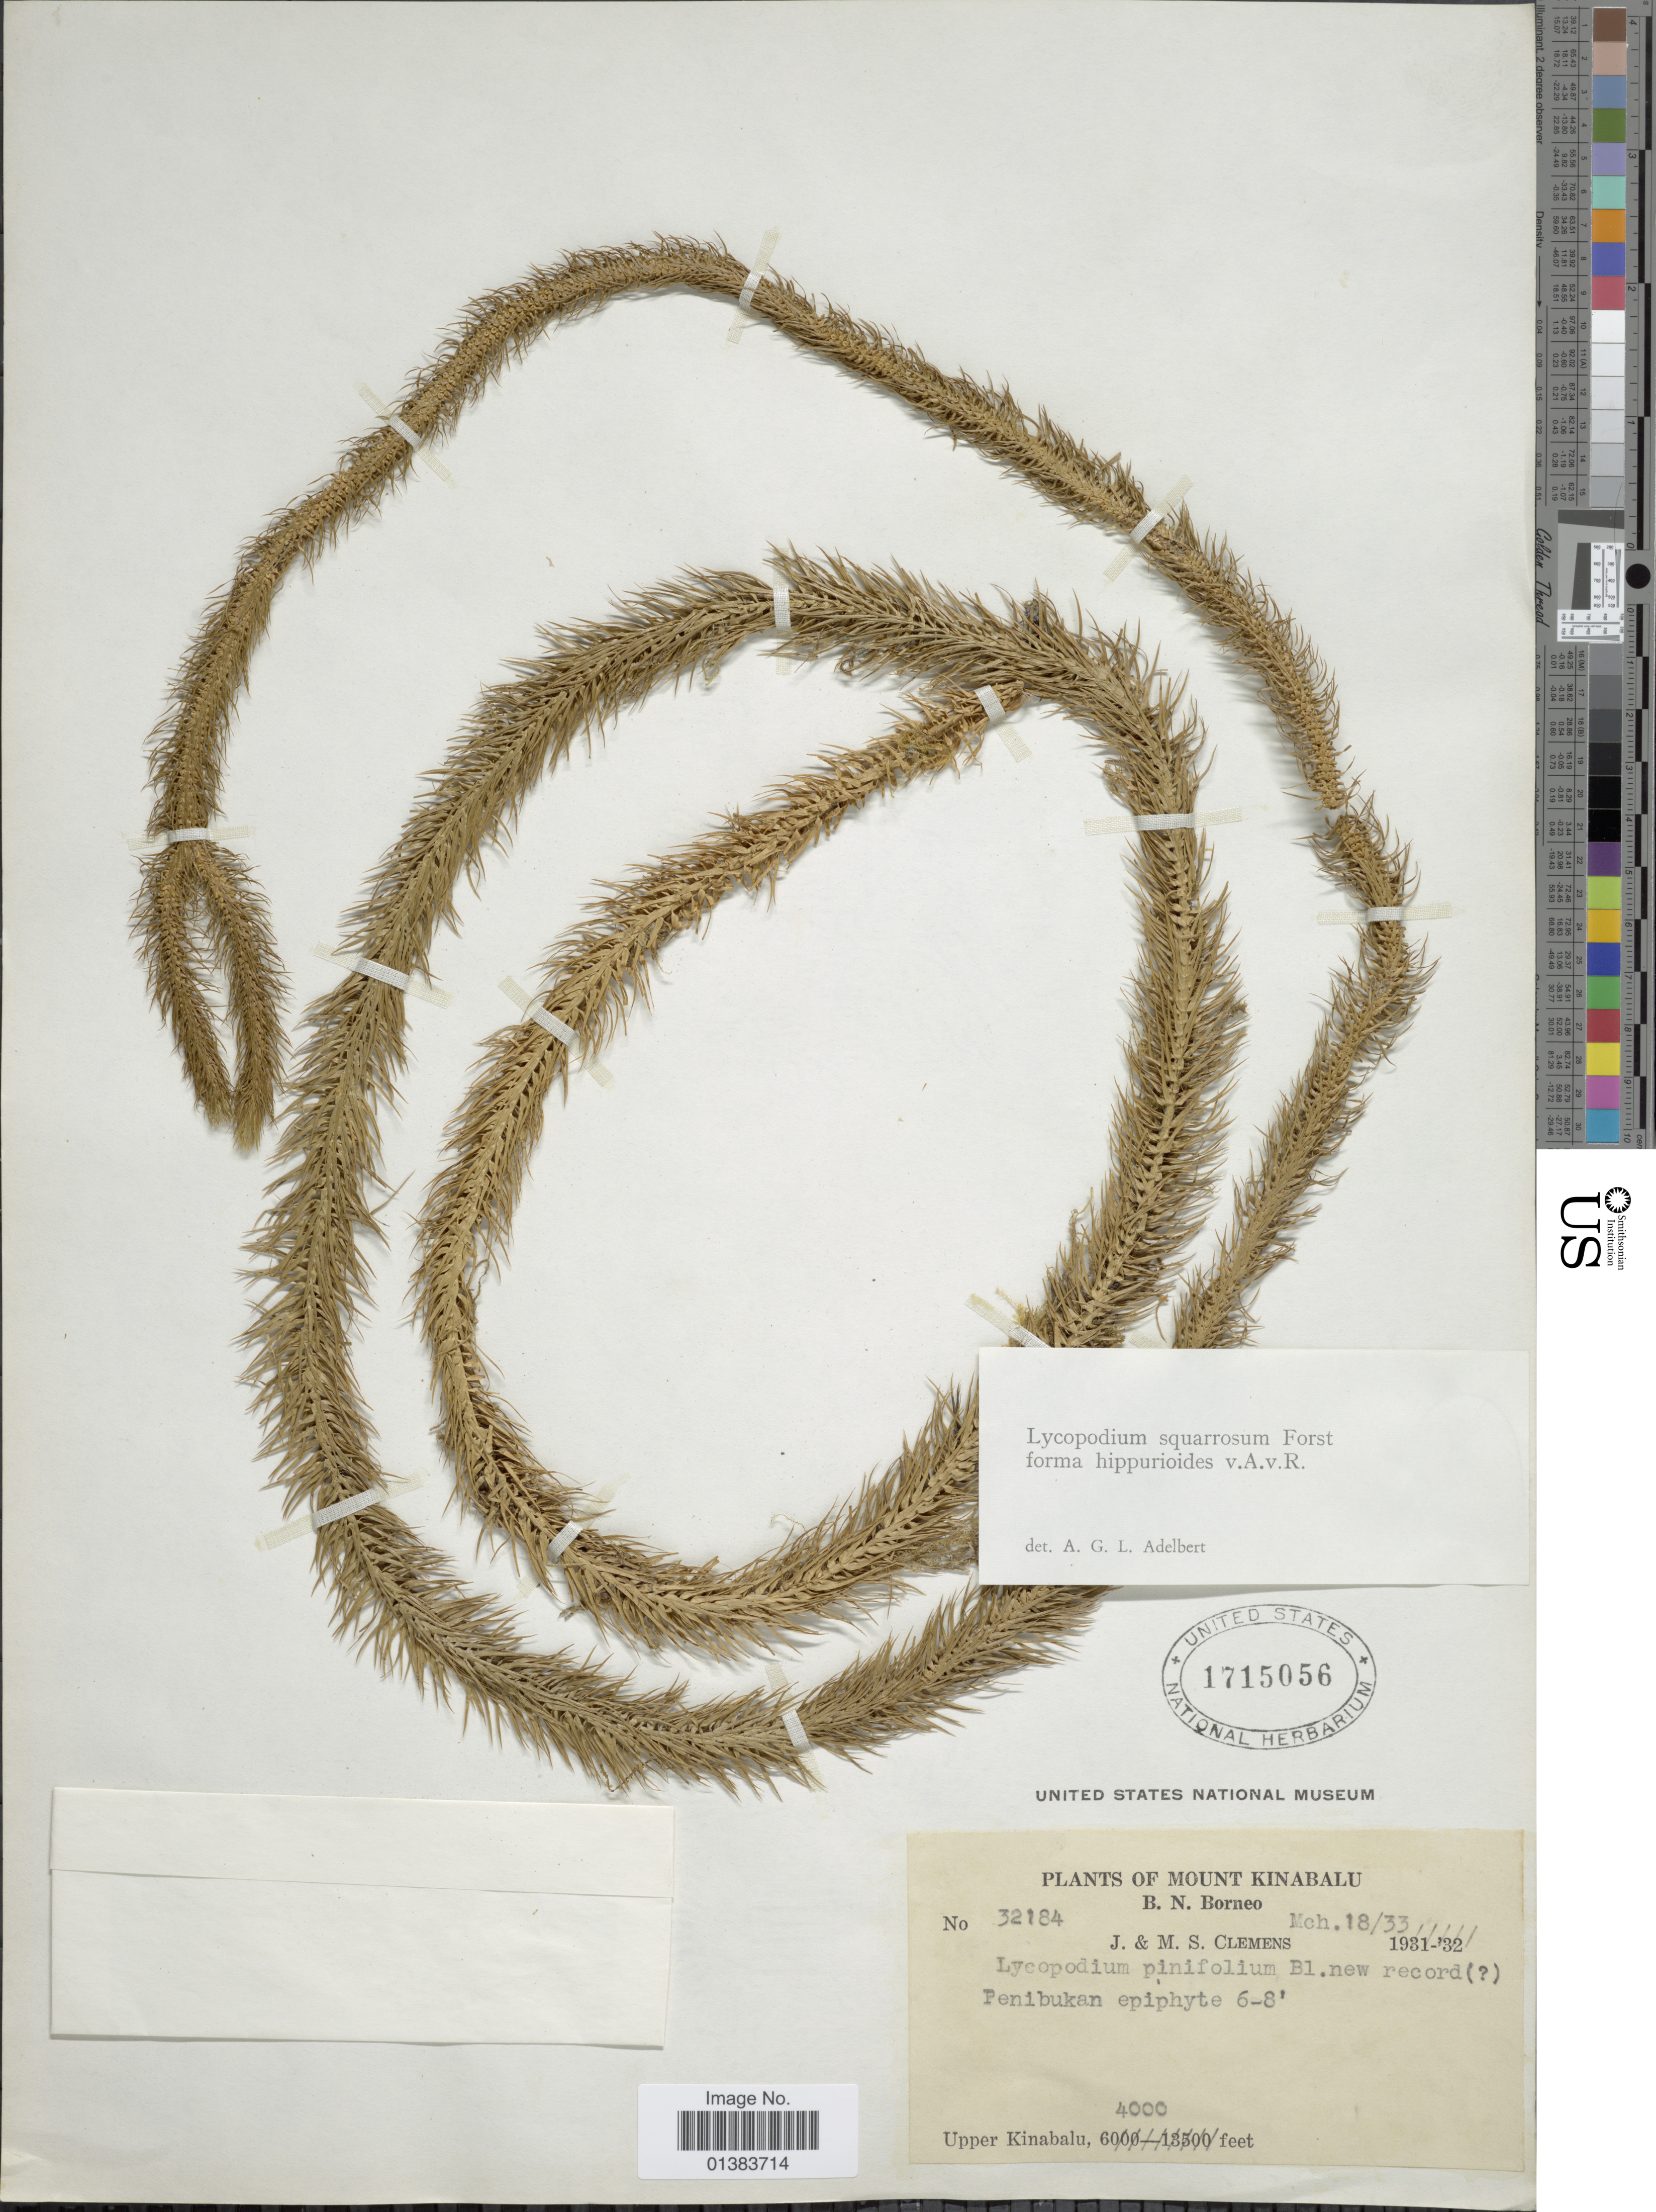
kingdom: Plantae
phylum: Tracheophyta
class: Lycopodiopsida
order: Lycopodiales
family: Lycopodiaceae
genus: Phlegmariurus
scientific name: Phlegmariurus squarrosus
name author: (G. Forst.) Á. Löve & D. Löve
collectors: J. Clemens & M. S. Clemens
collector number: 32184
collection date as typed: Transcribed d/m/y: 18/3/33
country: Malaysia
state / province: Sabah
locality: Mount Kinabalu, B. N. Borneo, Upper Kinabalu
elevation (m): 1219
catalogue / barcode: US 1715056